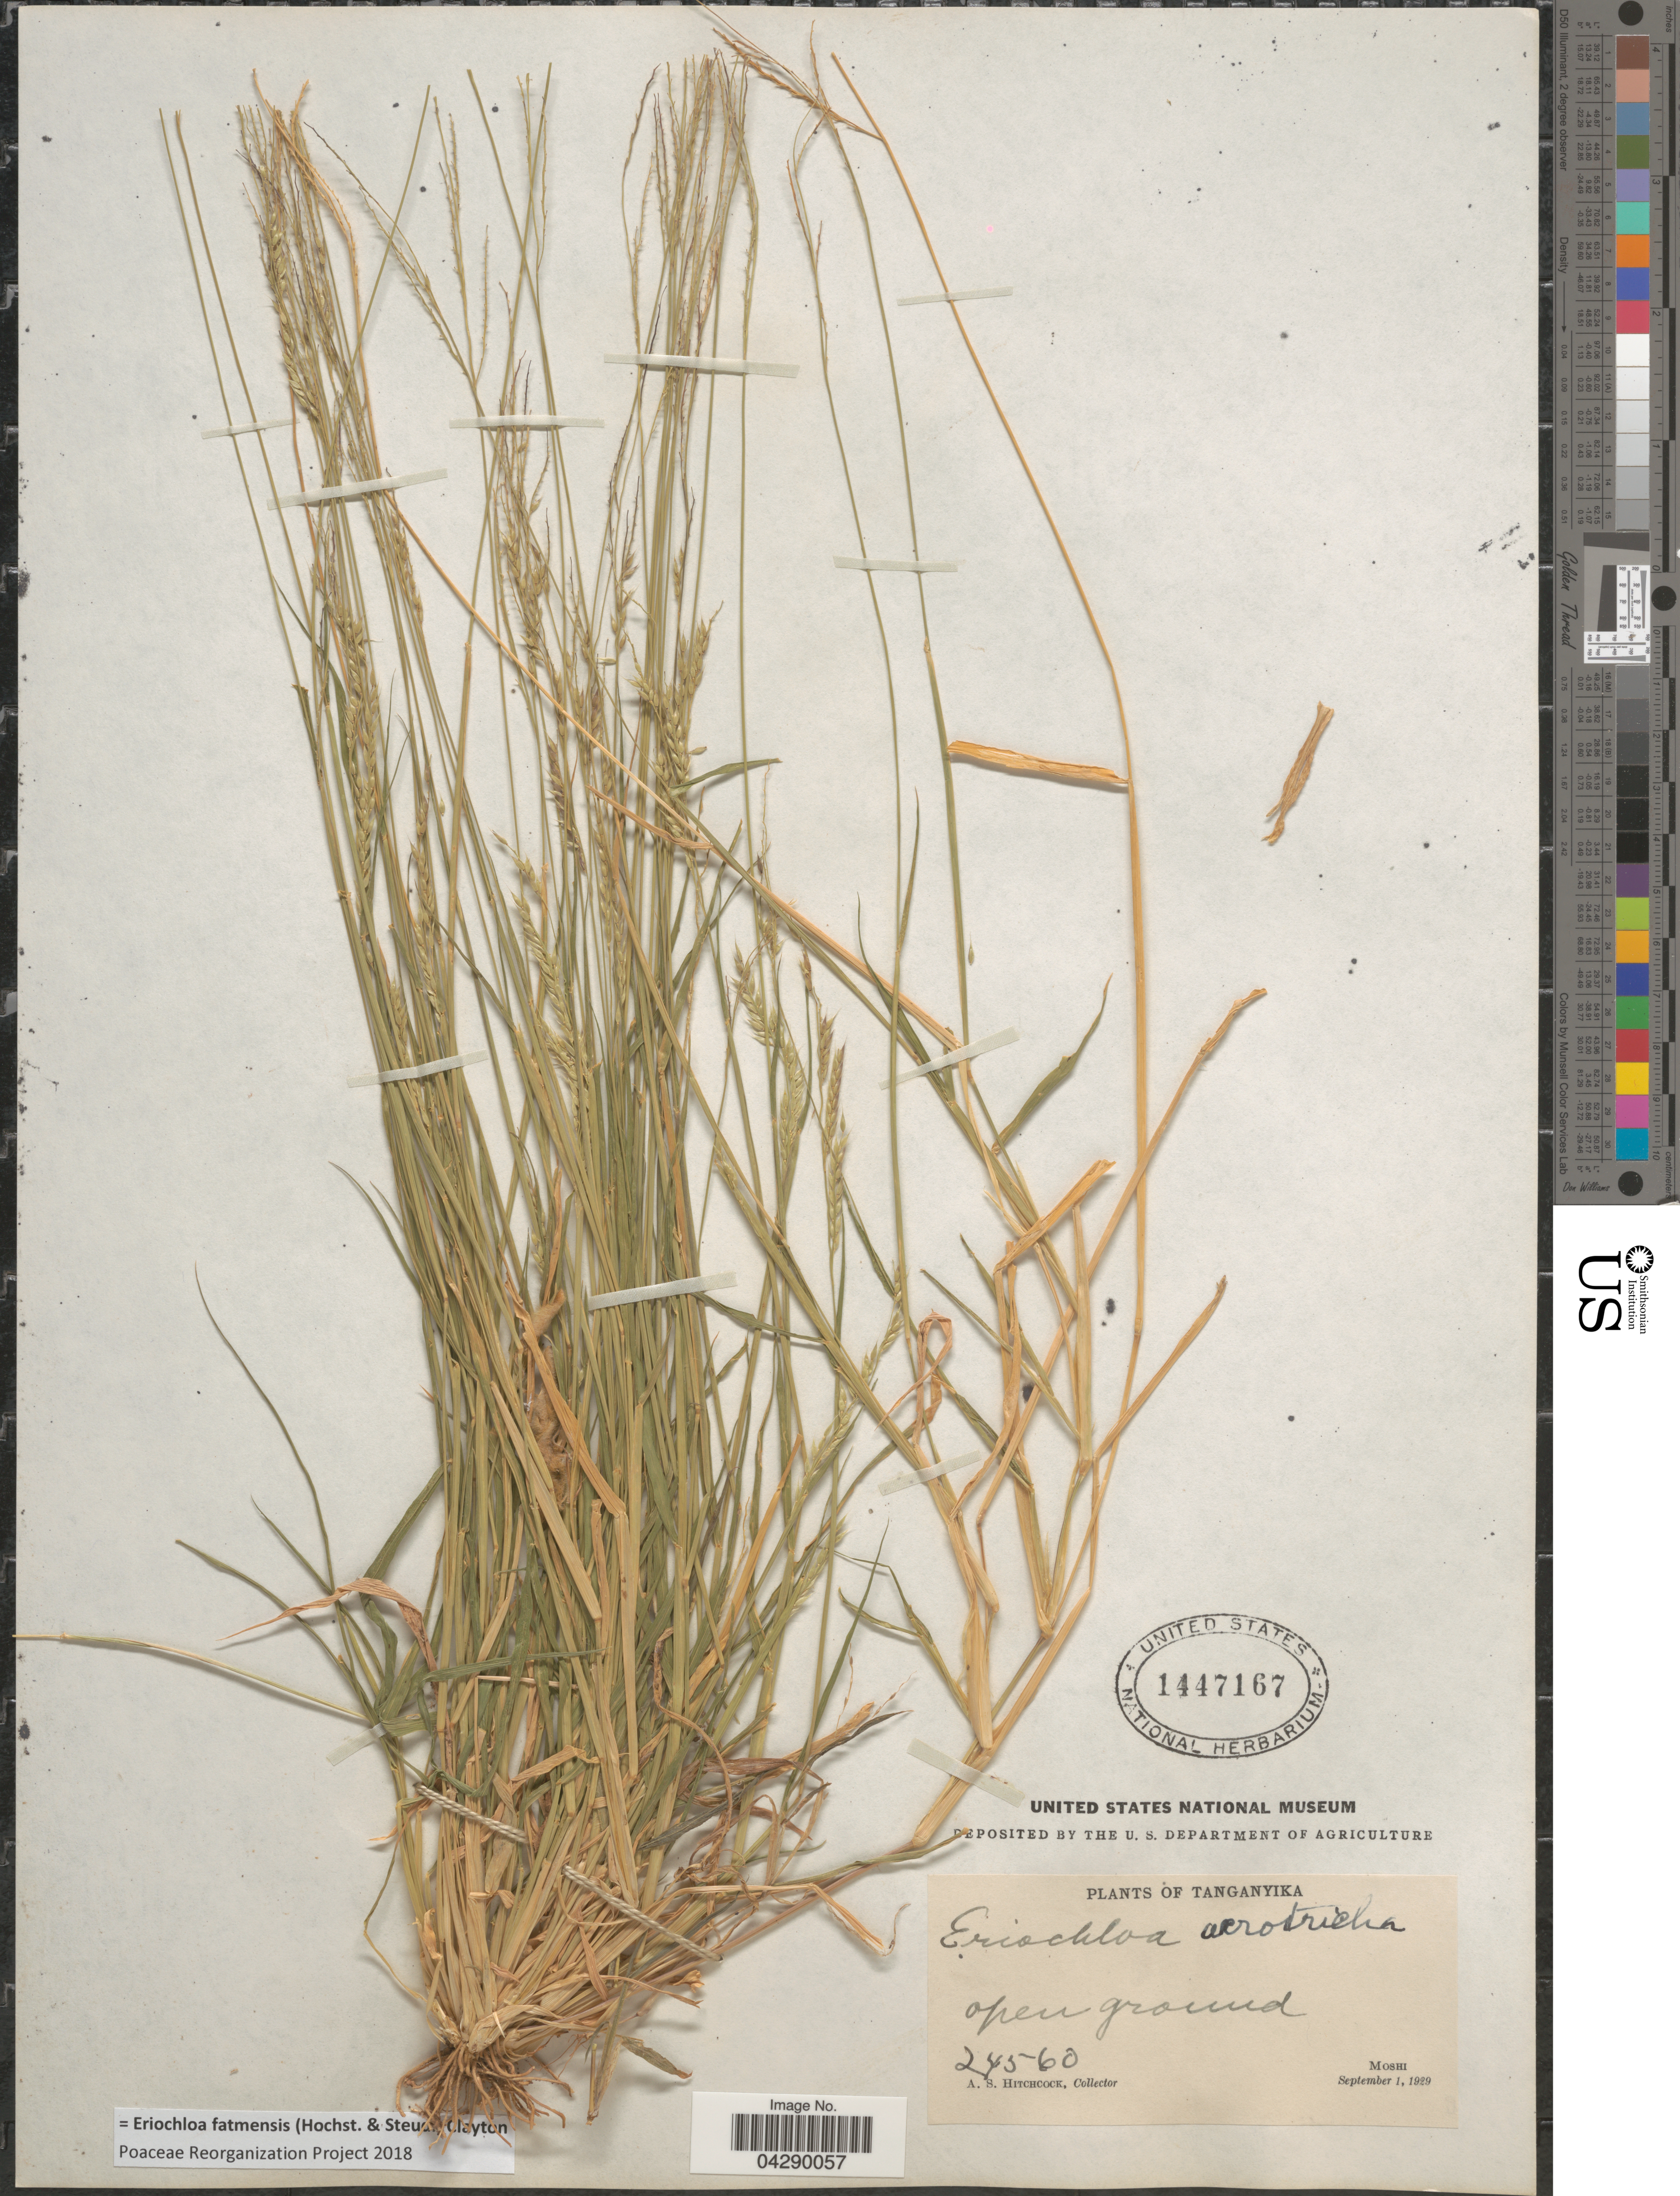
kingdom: Plantae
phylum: Tracheophyta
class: Liliopsida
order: Poales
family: Poaceae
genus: Eriochloa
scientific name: Eriochloa fatmensis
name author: (Hochst. & Steud.) Clayton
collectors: A. S. Hitchcock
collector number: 24560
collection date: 1929-09-01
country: Tanzania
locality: Tanganyika. Moshi.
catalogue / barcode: US 1447167